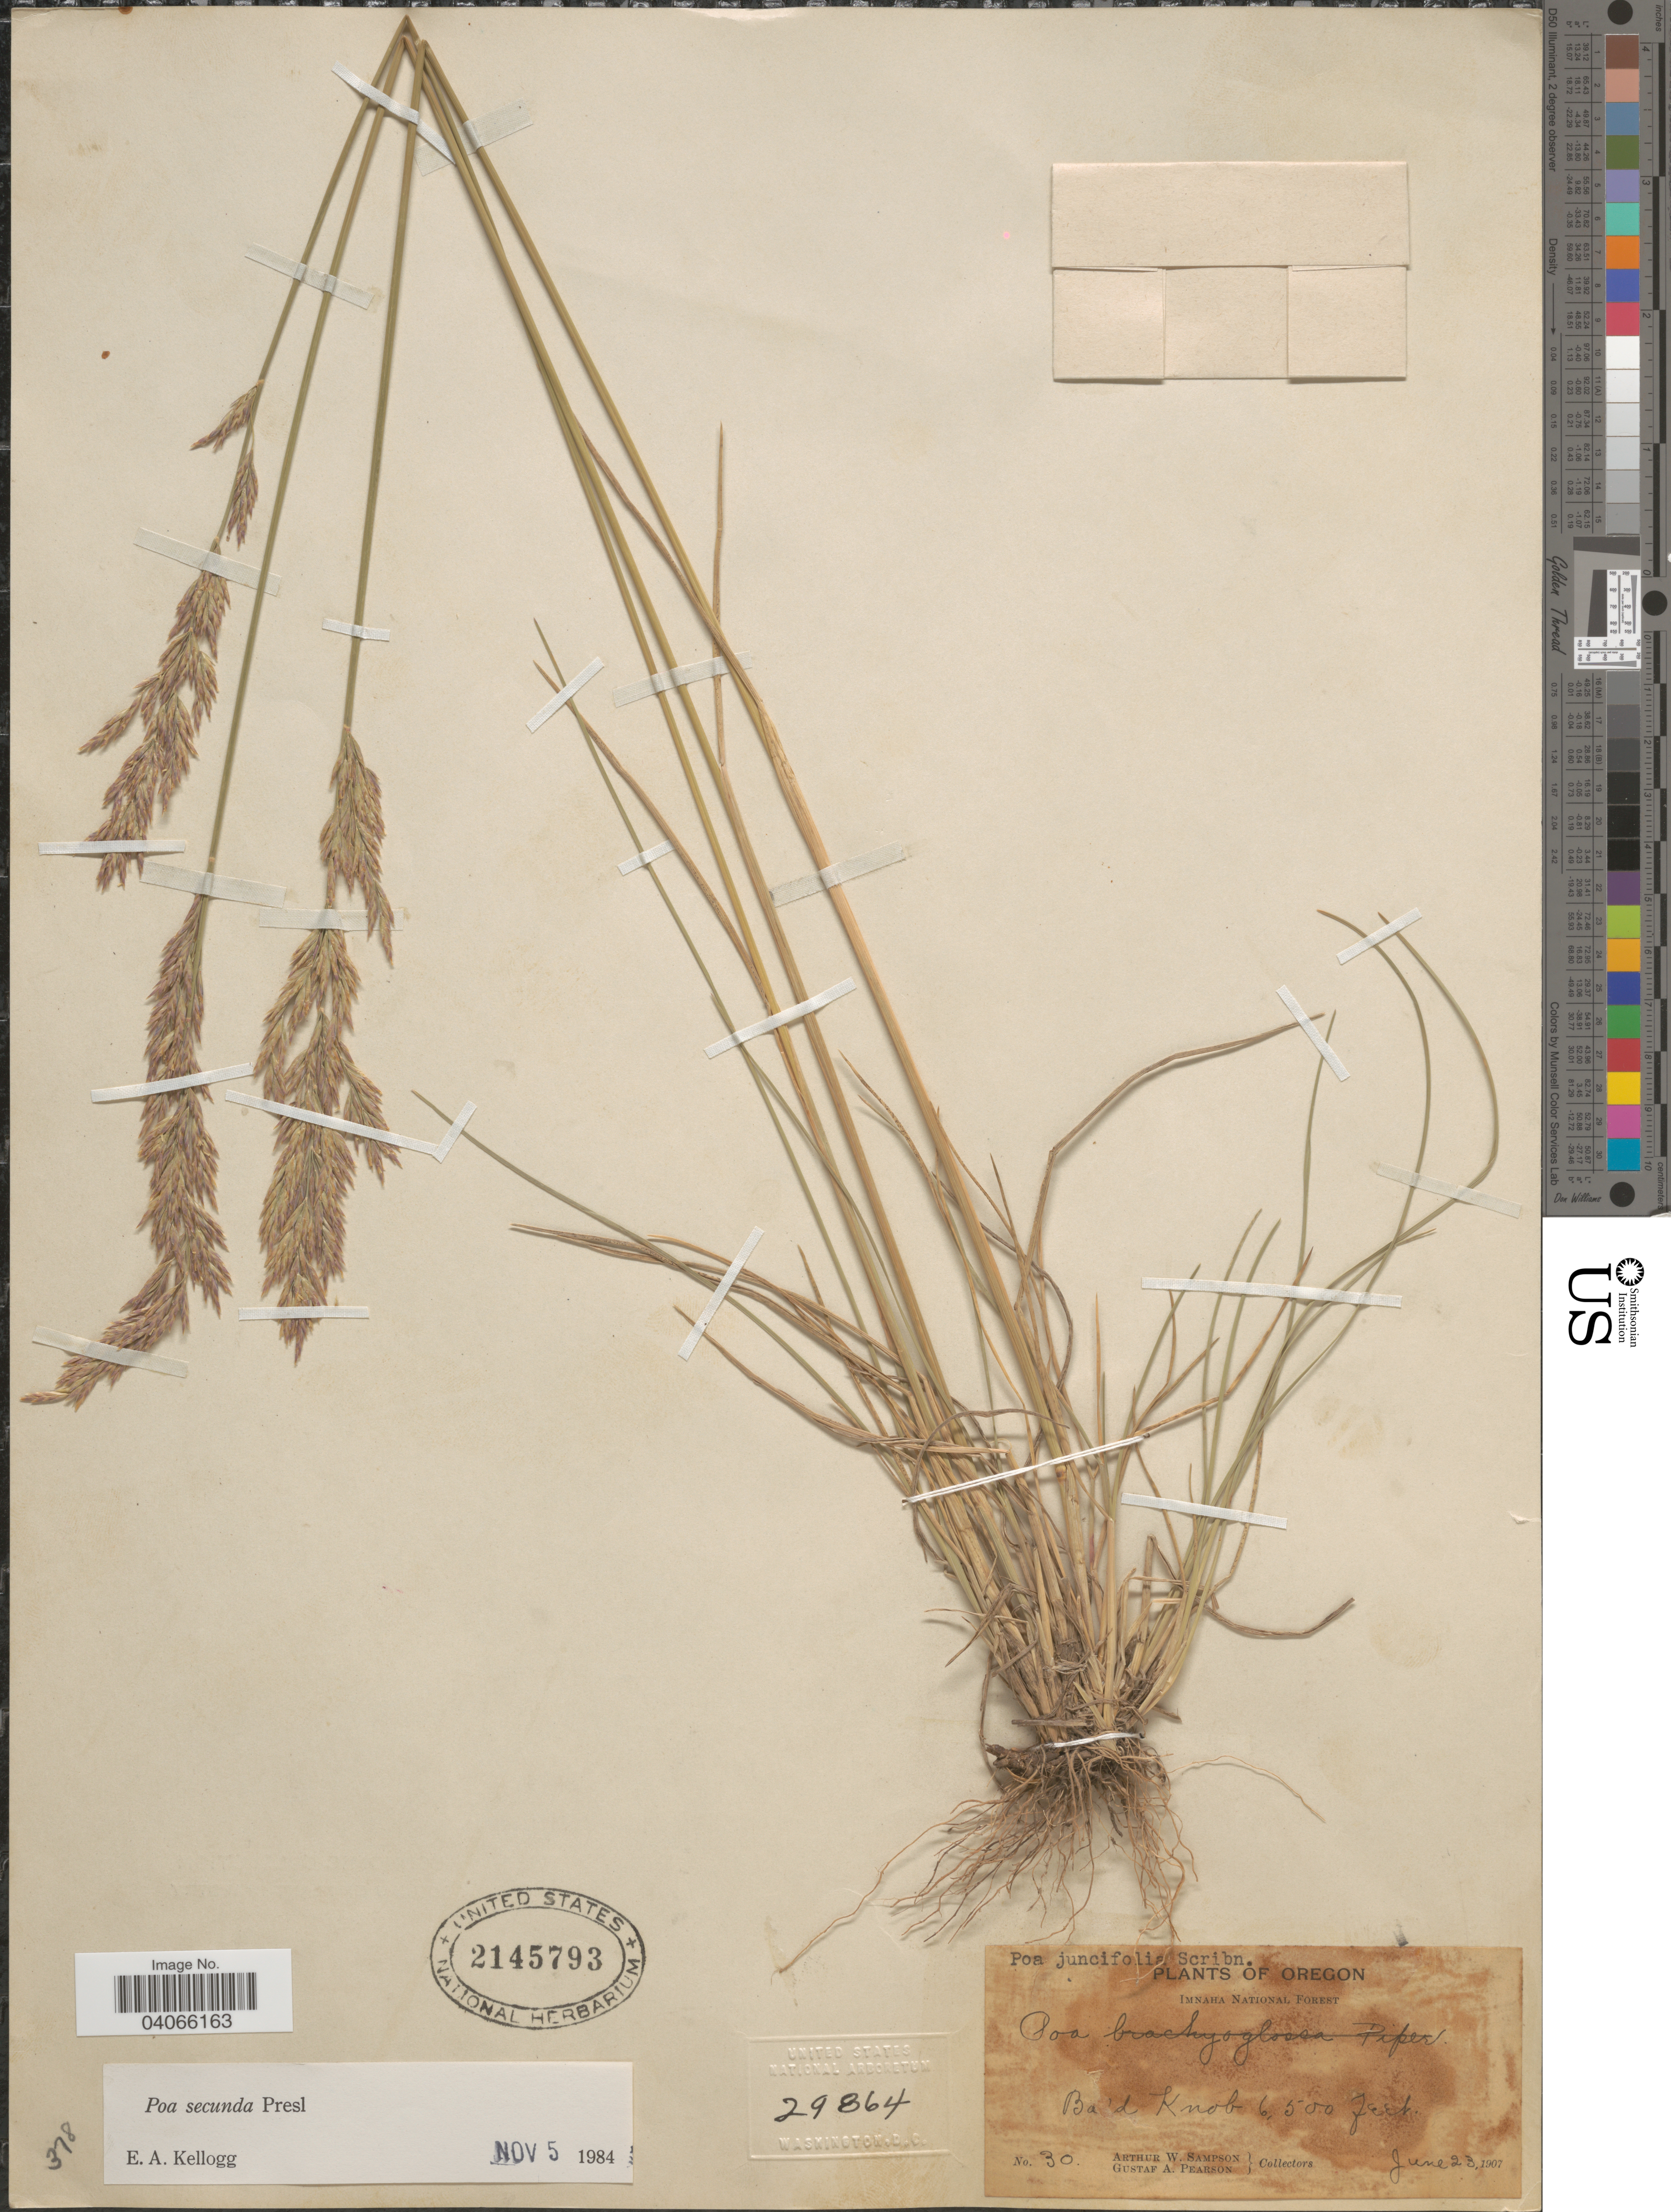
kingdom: Plantae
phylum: Tracheophyta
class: Liliopsida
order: Poales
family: Poaceae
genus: Poa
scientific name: Poa secunda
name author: J. Presl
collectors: A. Sampson & G. Pearson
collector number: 30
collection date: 1907-06-23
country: United States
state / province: Oregon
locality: Imnaha National Forest. Bald Knob.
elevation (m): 1981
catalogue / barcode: US 2145793